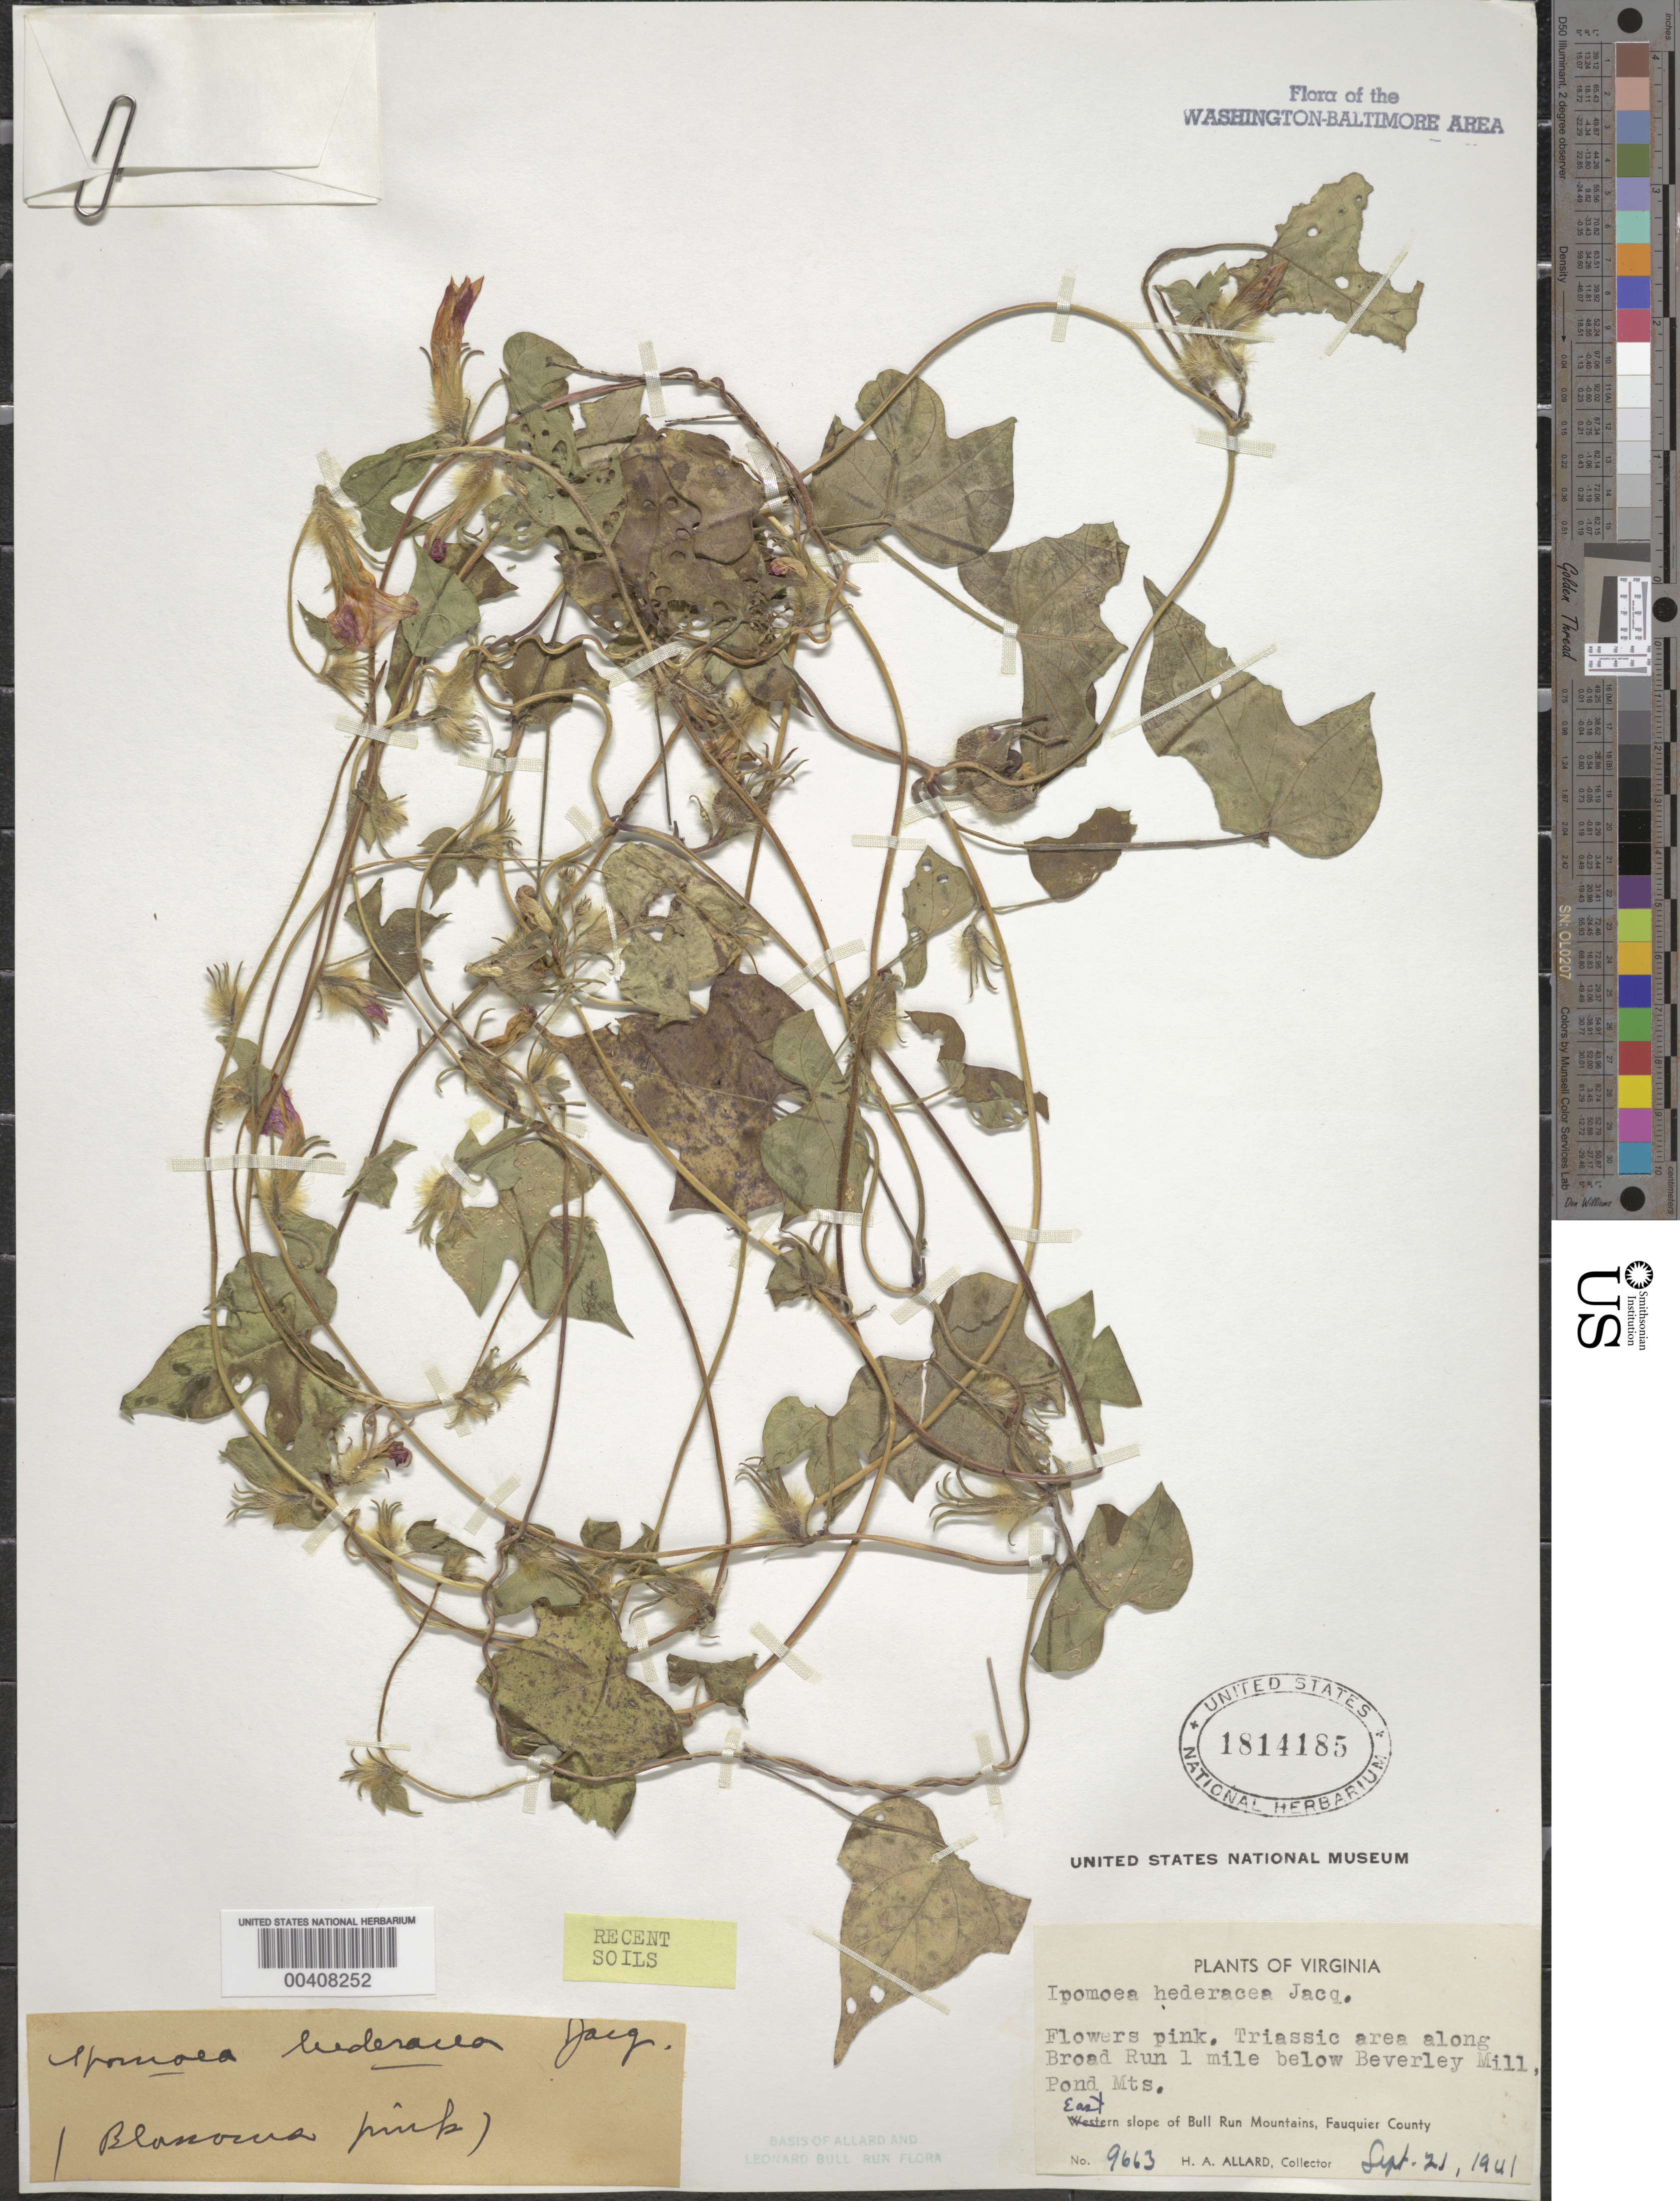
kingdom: Plantae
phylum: Tracheophyta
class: Magnoliopsida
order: Solanales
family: Convolvulaceae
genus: Ipomoea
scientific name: Ipomoea hederacea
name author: Jacq.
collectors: H. A. Allard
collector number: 9663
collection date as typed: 21 Sep 1941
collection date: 1941-09-21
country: United States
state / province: Virginia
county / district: Fauquier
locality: S.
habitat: Recent soils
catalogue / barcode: US 1814185